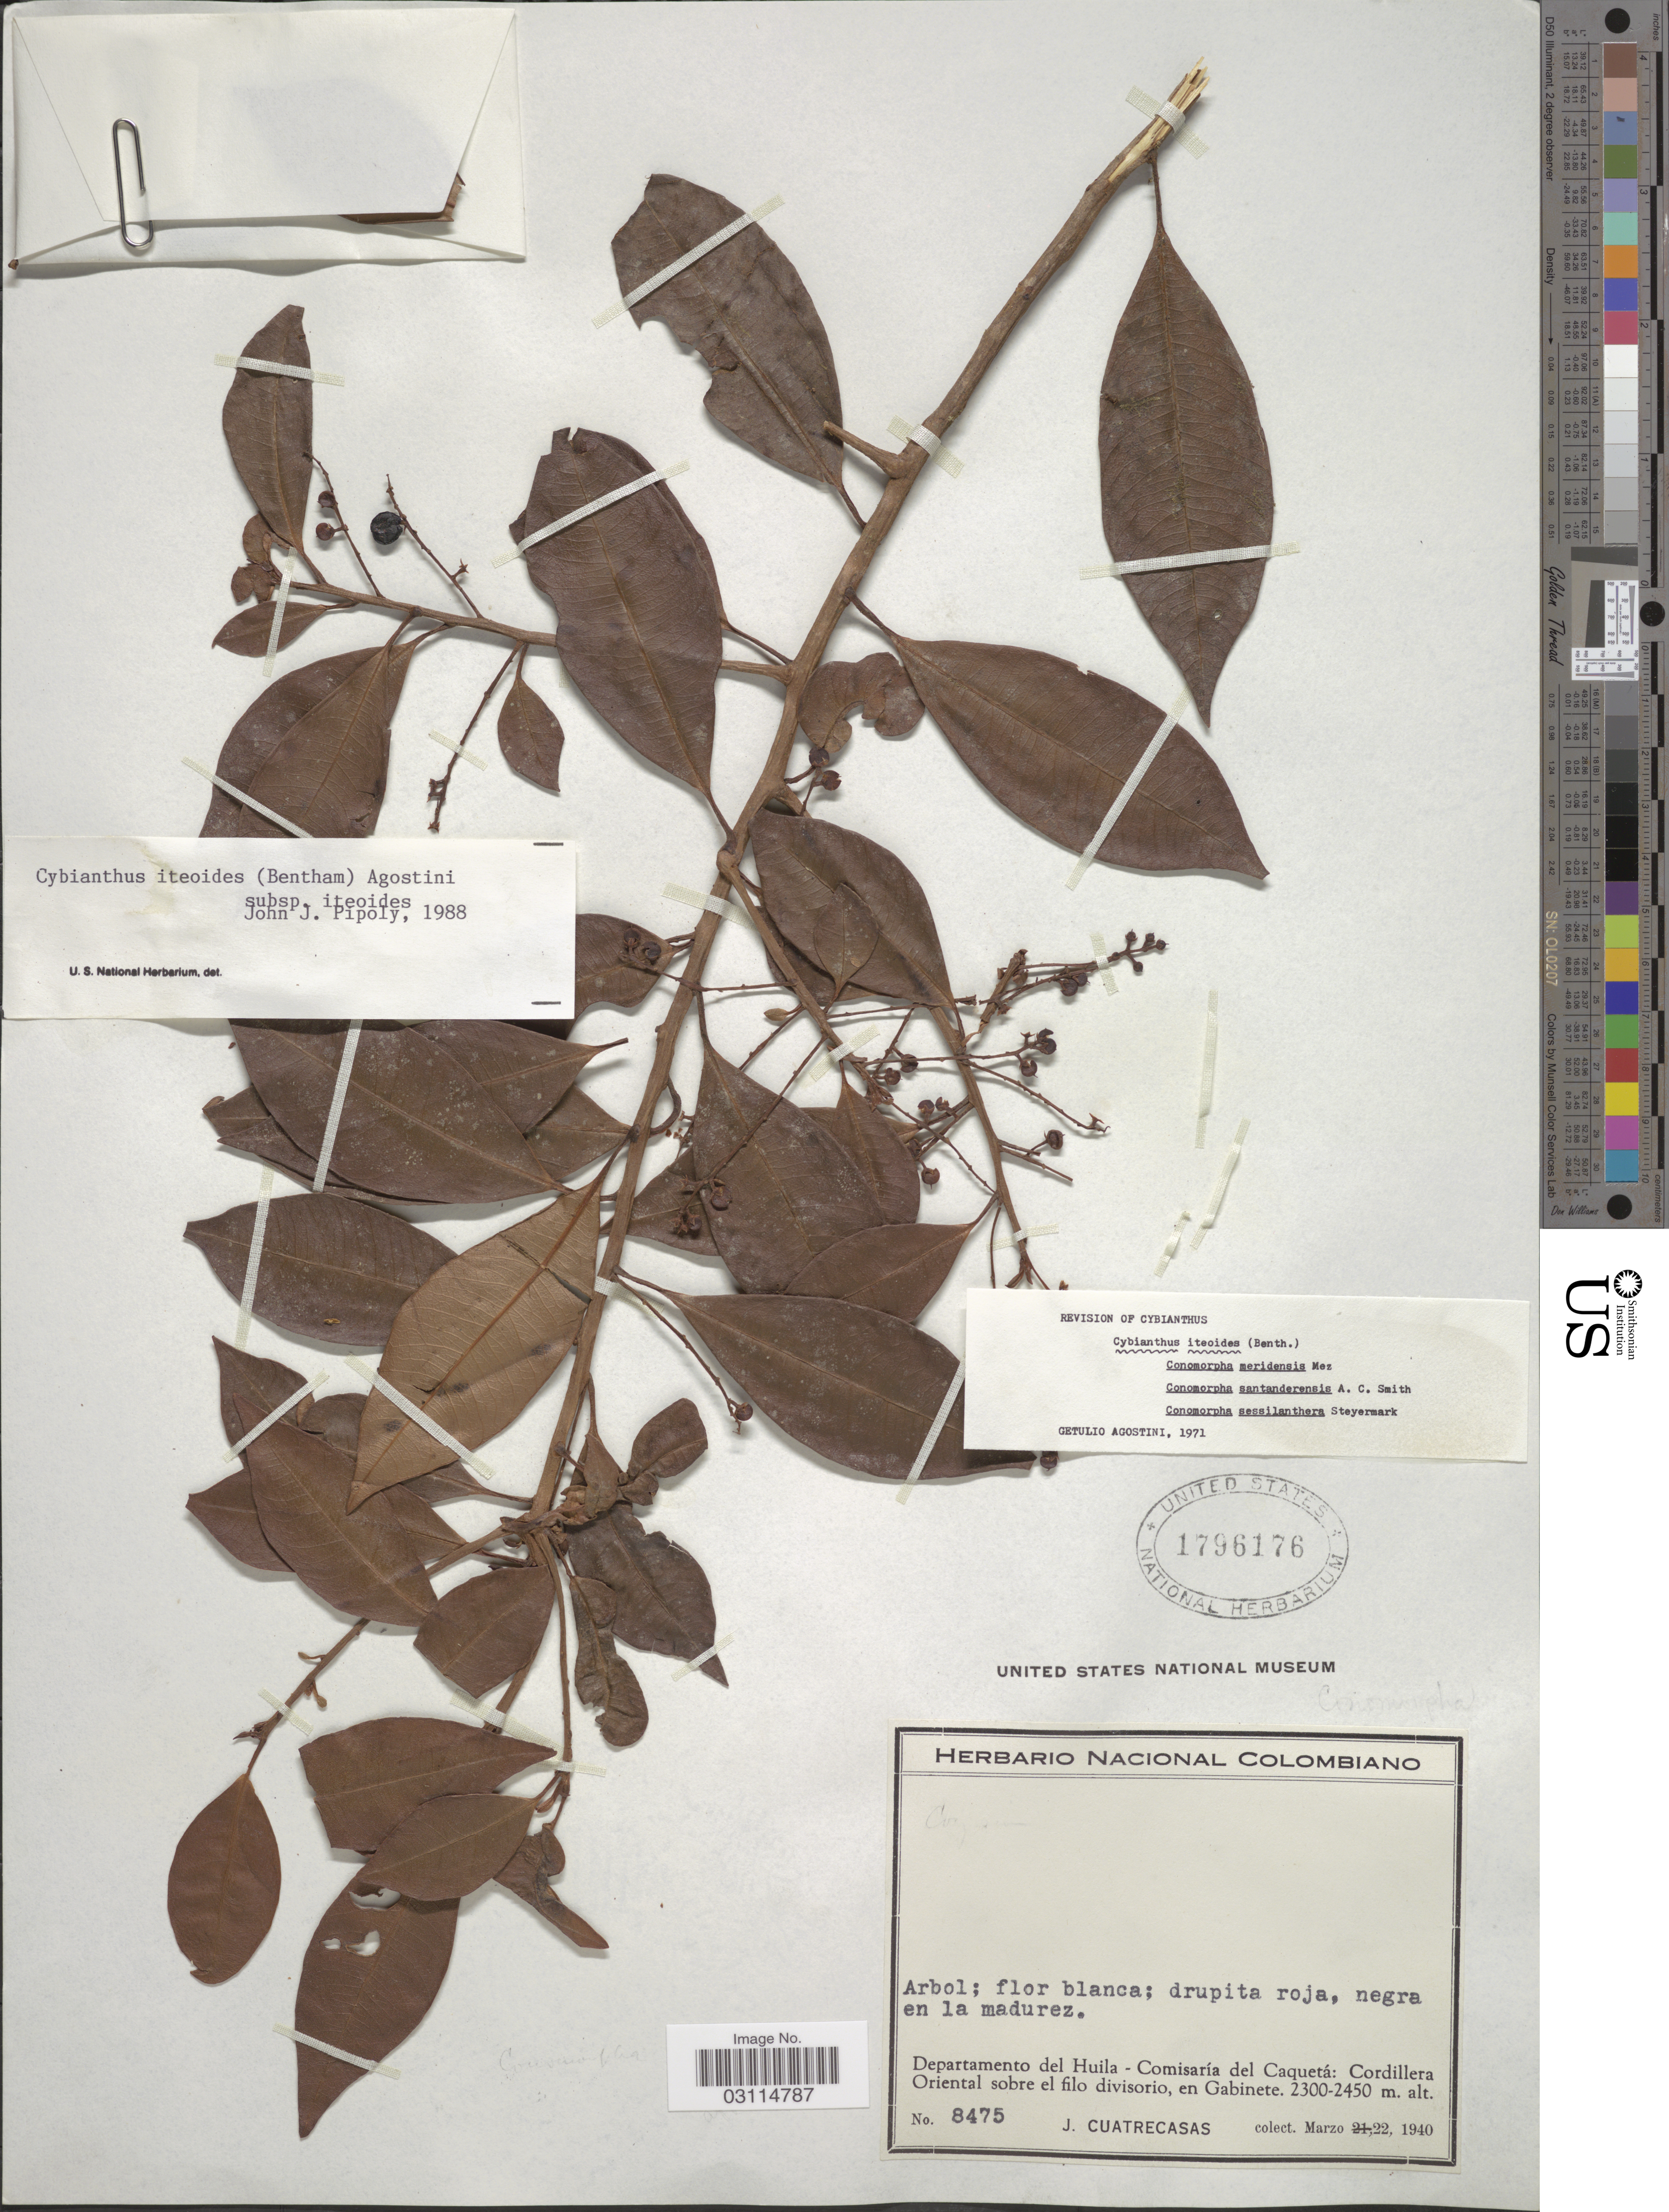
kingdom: Plantae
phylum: Tracheophyta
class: Magnoliopsida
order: Ericales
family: Primulaceae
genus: Cybianthus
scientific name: Cybianthus iteoides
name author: (Benth.) G. Agostini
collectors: J. Cuatrecasas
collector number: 8475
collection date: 1940-03-22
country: Colombia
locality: Departamento del Huila - Comisaría del Caquetá: Cordillera Oriental sobre el filo divisorio, en Gabinete.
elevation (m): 2300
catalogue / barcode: US 1796176